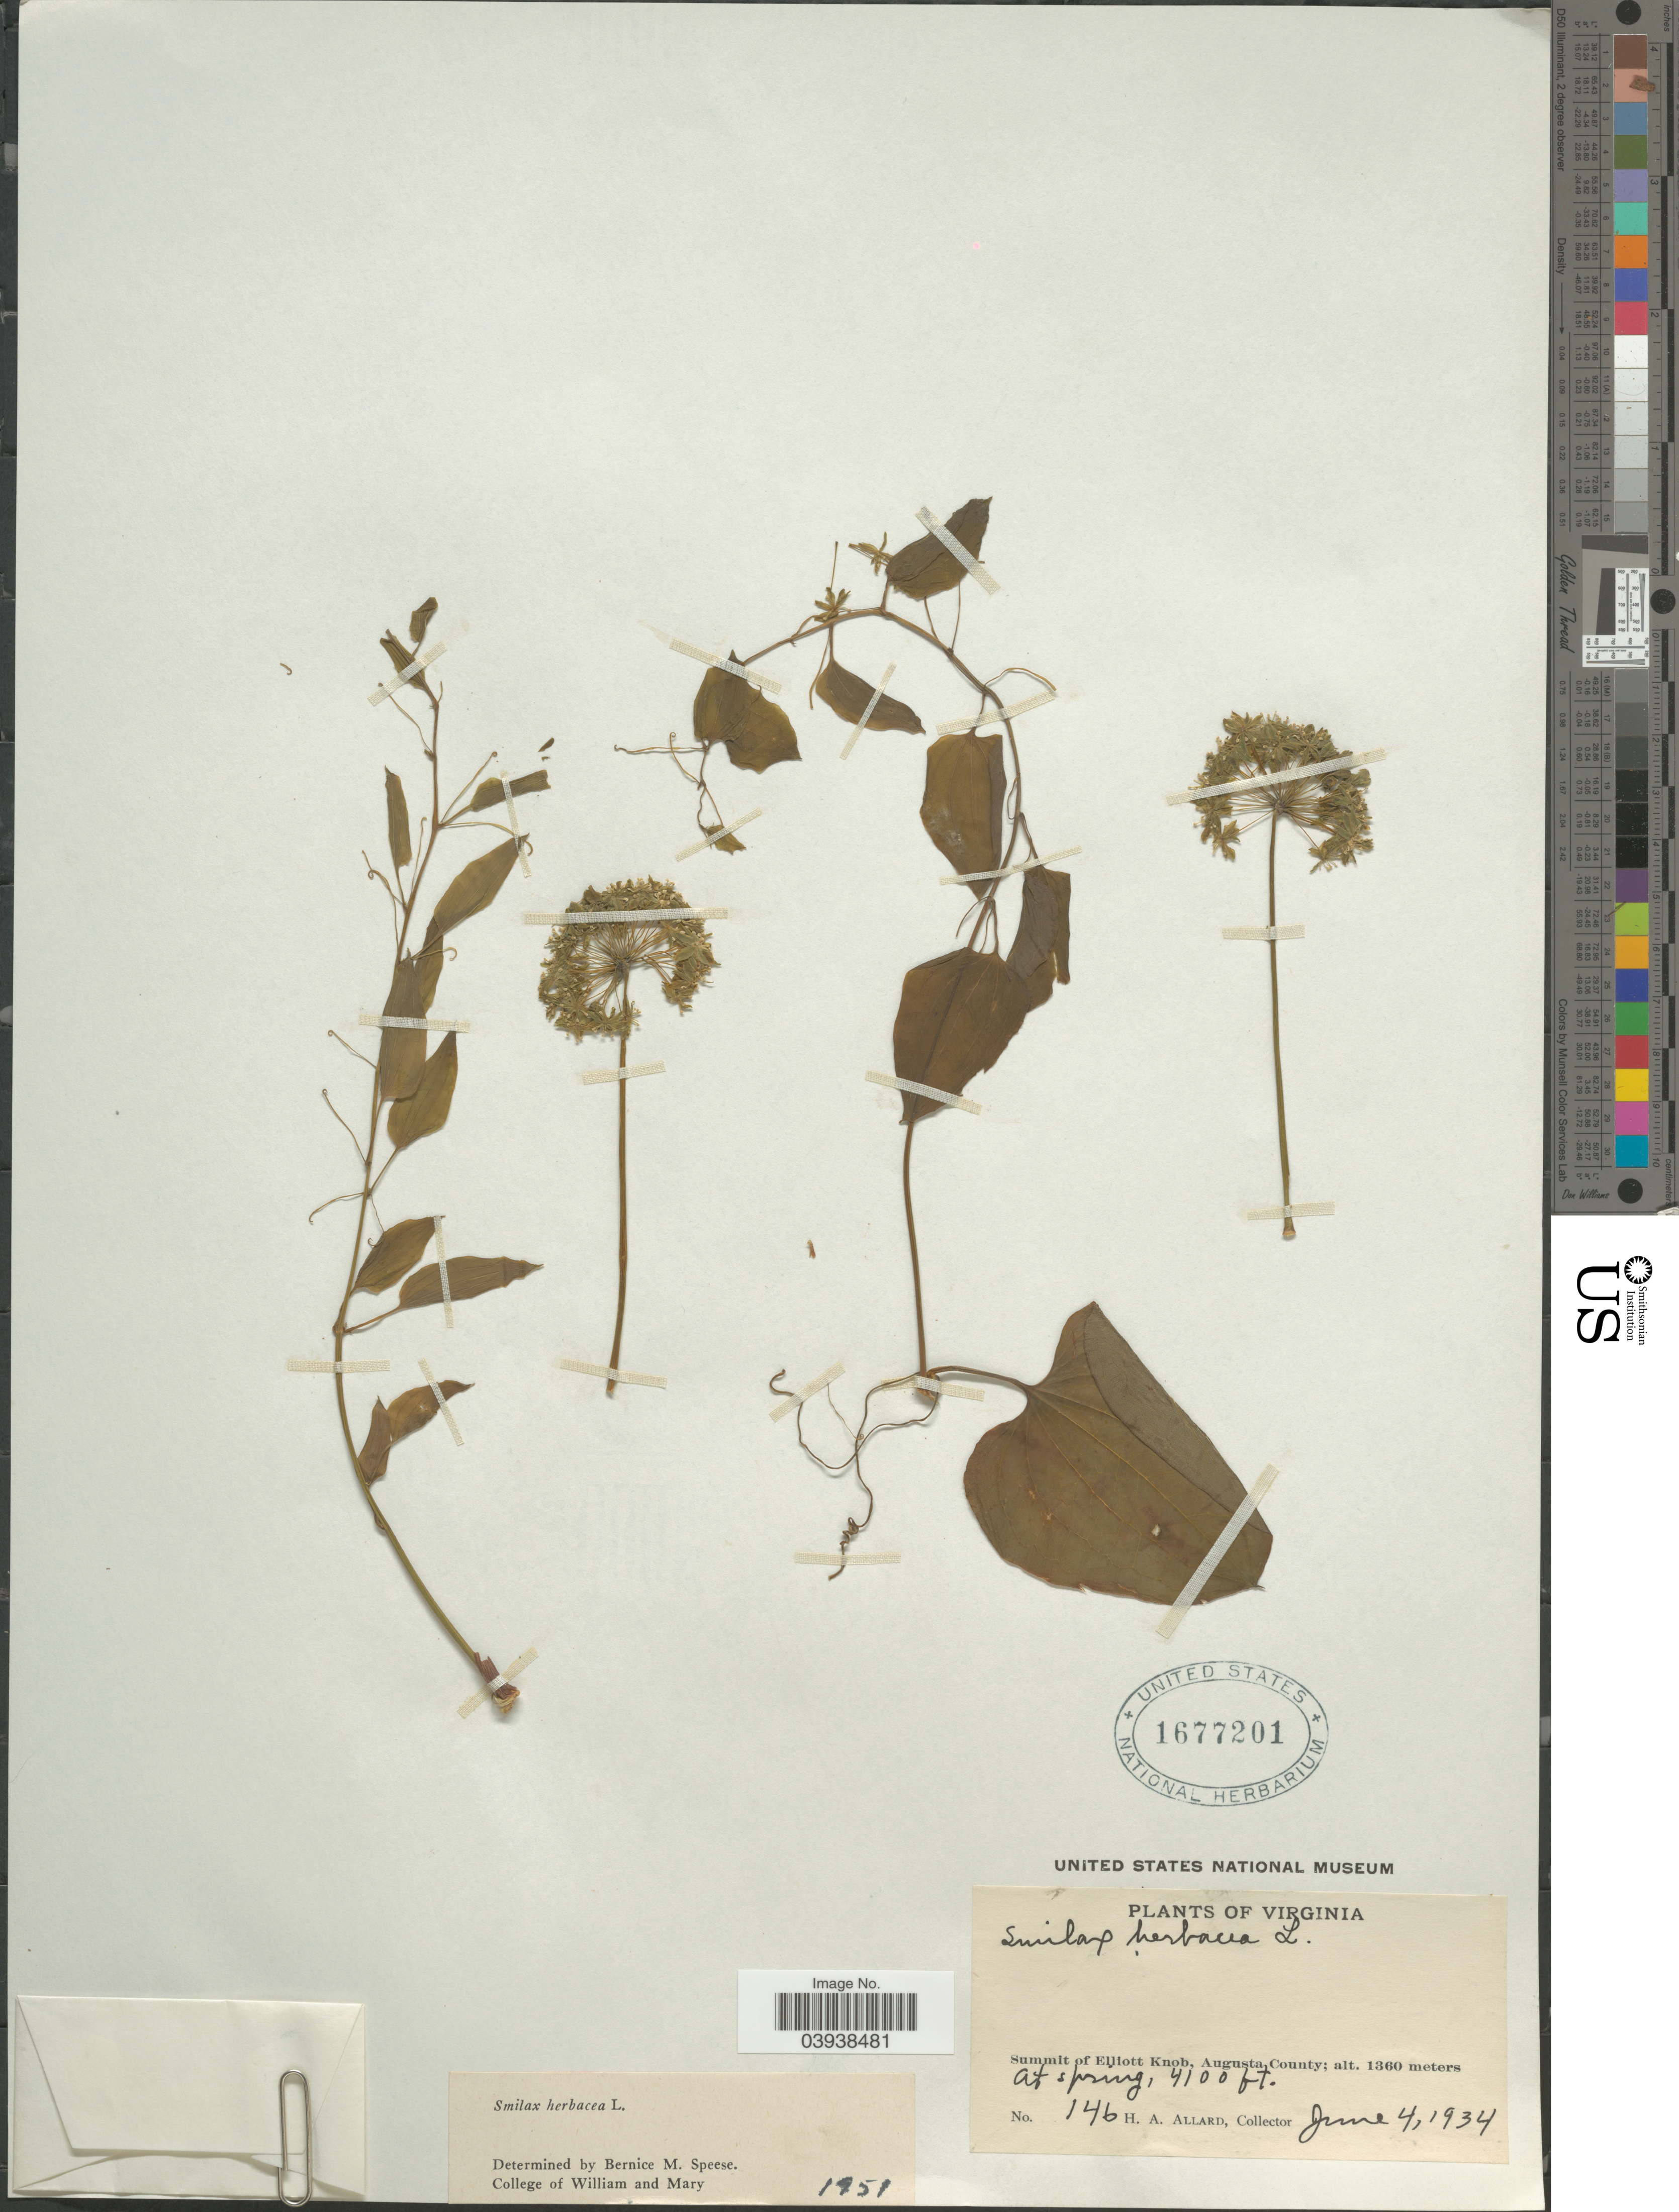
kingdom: Plantae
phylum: Tracheophyta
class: Liliopsida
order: Liliales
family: Smilacaceae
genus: Smilax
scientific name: Smilax herbacea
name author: L.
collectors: H. A. Allard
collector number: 146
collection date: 1934-06-04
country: United States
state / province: Virginia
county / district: Augusta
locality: Summit of Elliot Knob, Augusta County.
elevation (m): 1250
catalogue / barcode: US 1677201